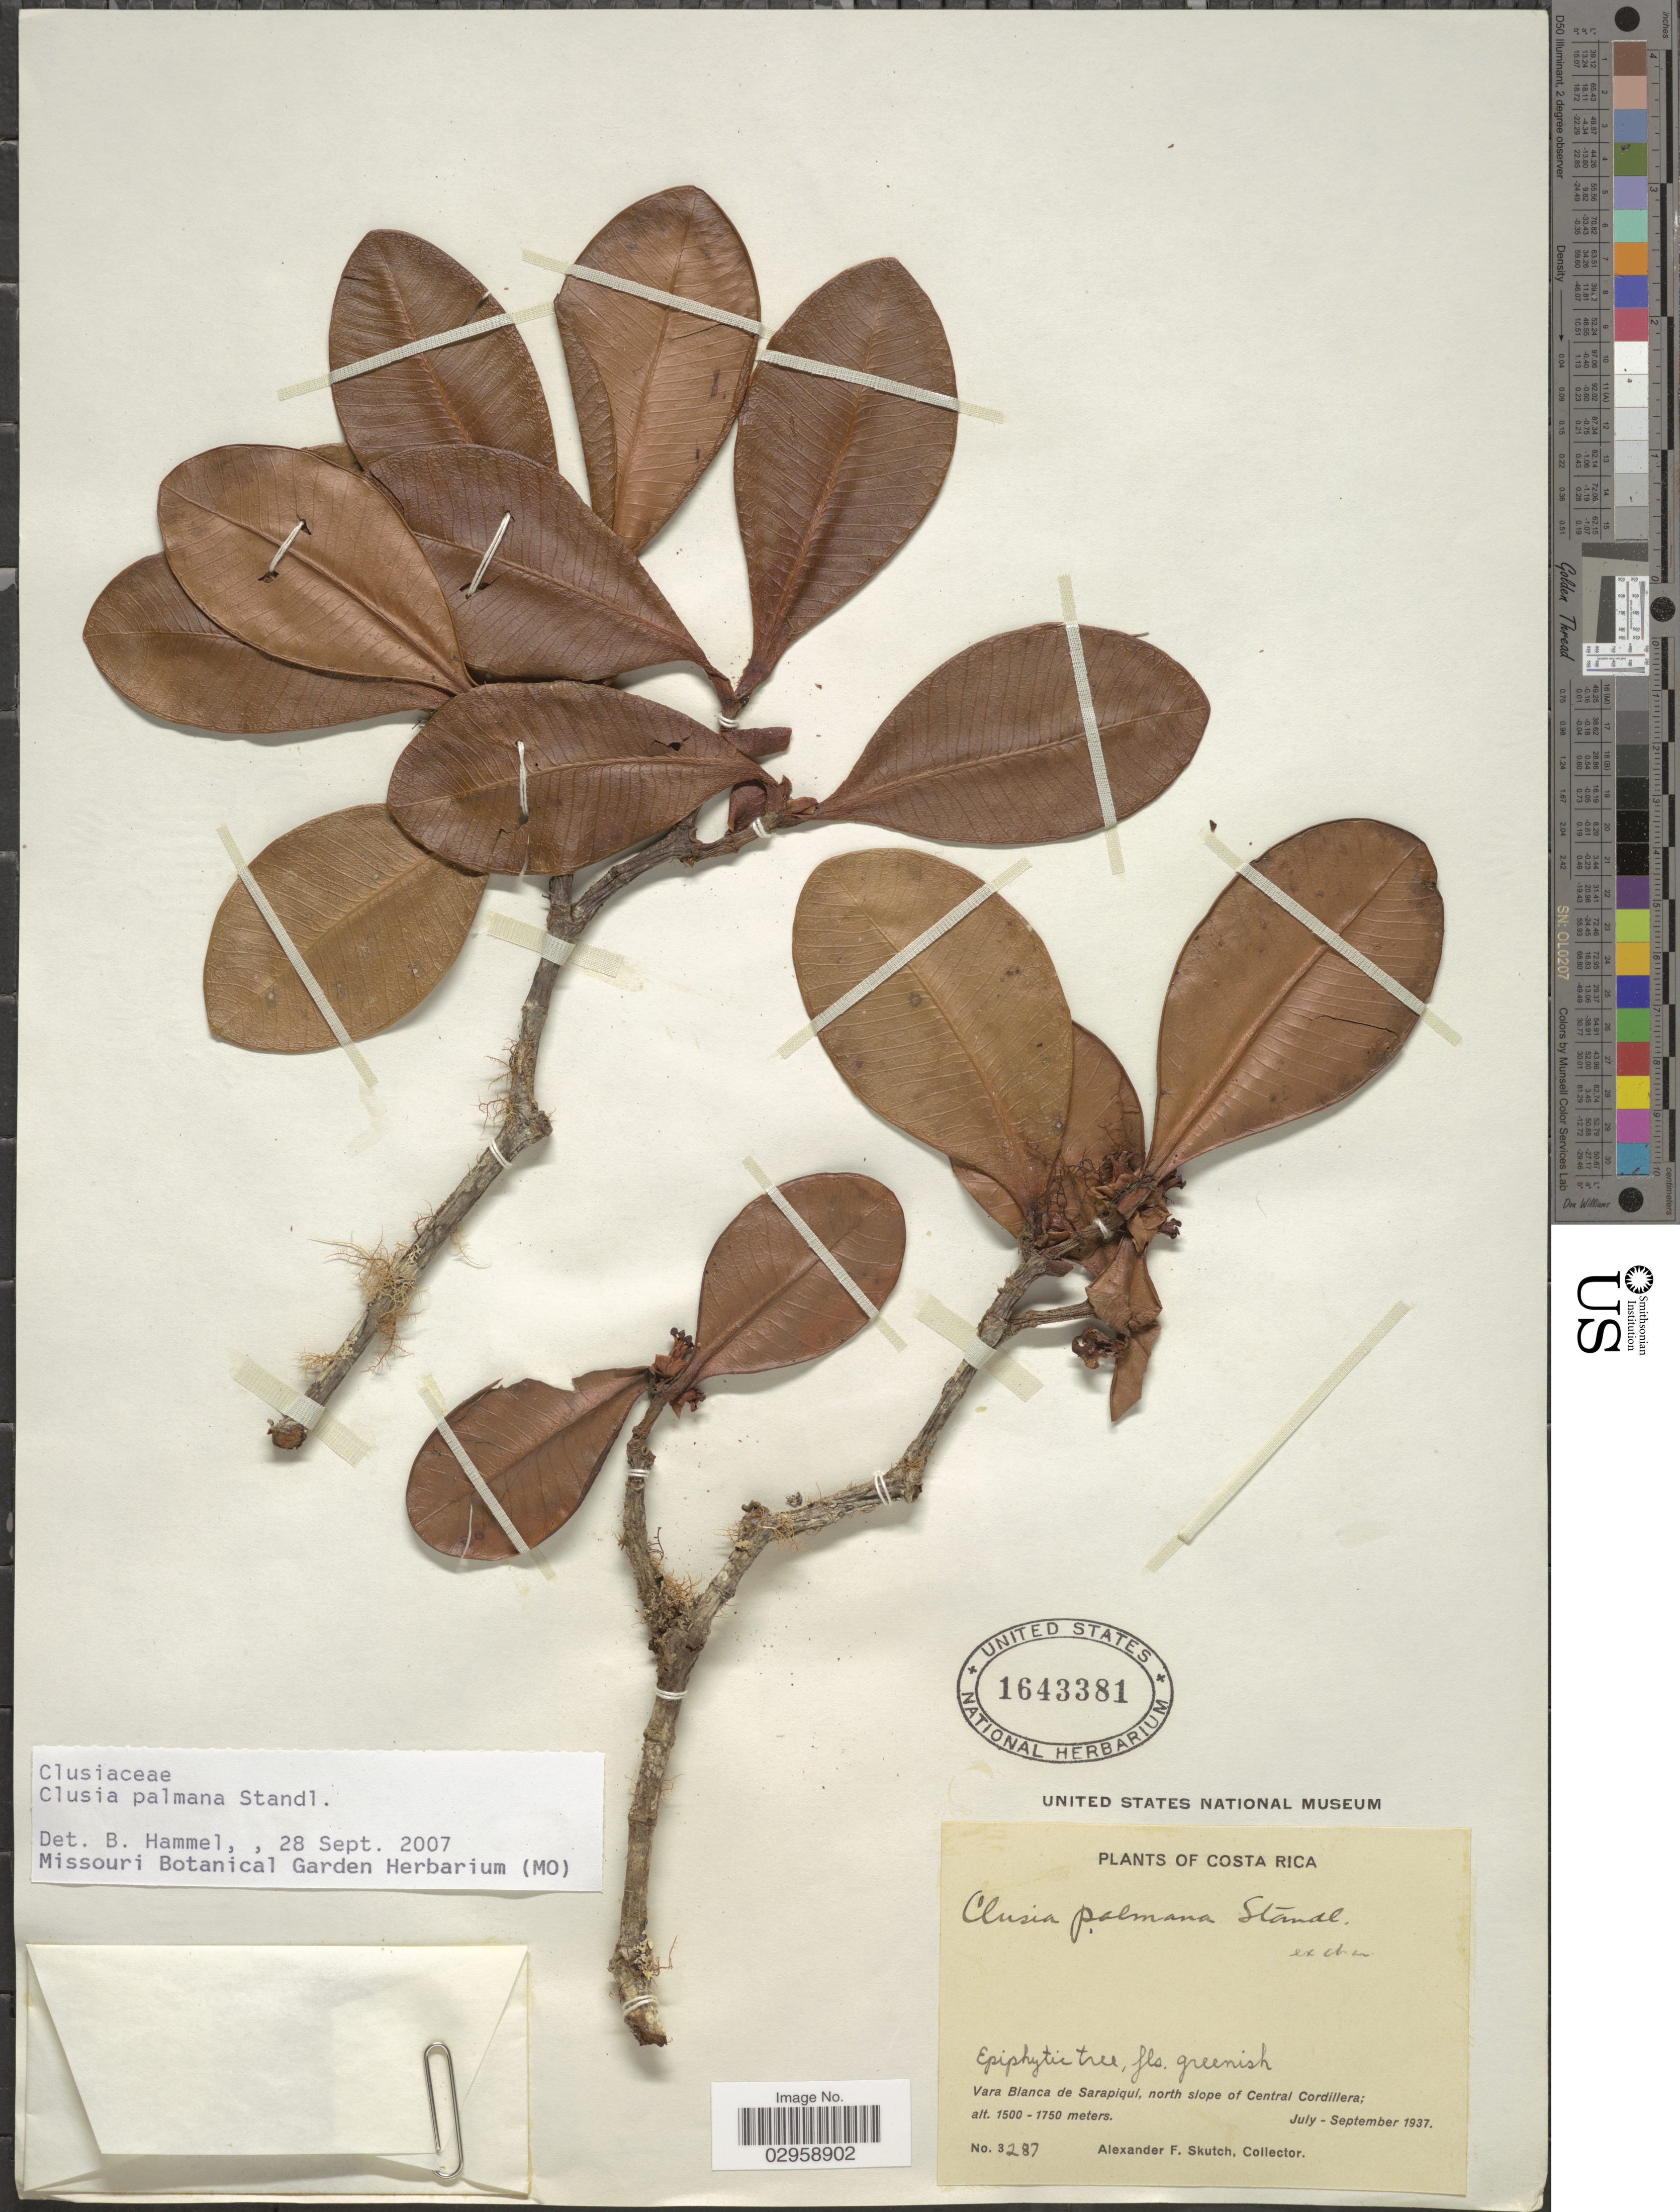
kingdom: Plantae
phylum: Tracheophyta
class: Magnoliopsida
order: Malpighiales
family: Clusiaceae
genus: Clusia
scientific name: Clusia palmana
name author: Standl.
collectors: A. F. Skutch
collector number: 3287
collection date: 1937-07/1937-09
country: Costa Rica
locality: Vara Blanca de Sarapiqui, north slope of Central Cordillera.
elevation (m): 1500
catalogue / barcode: US 1643381